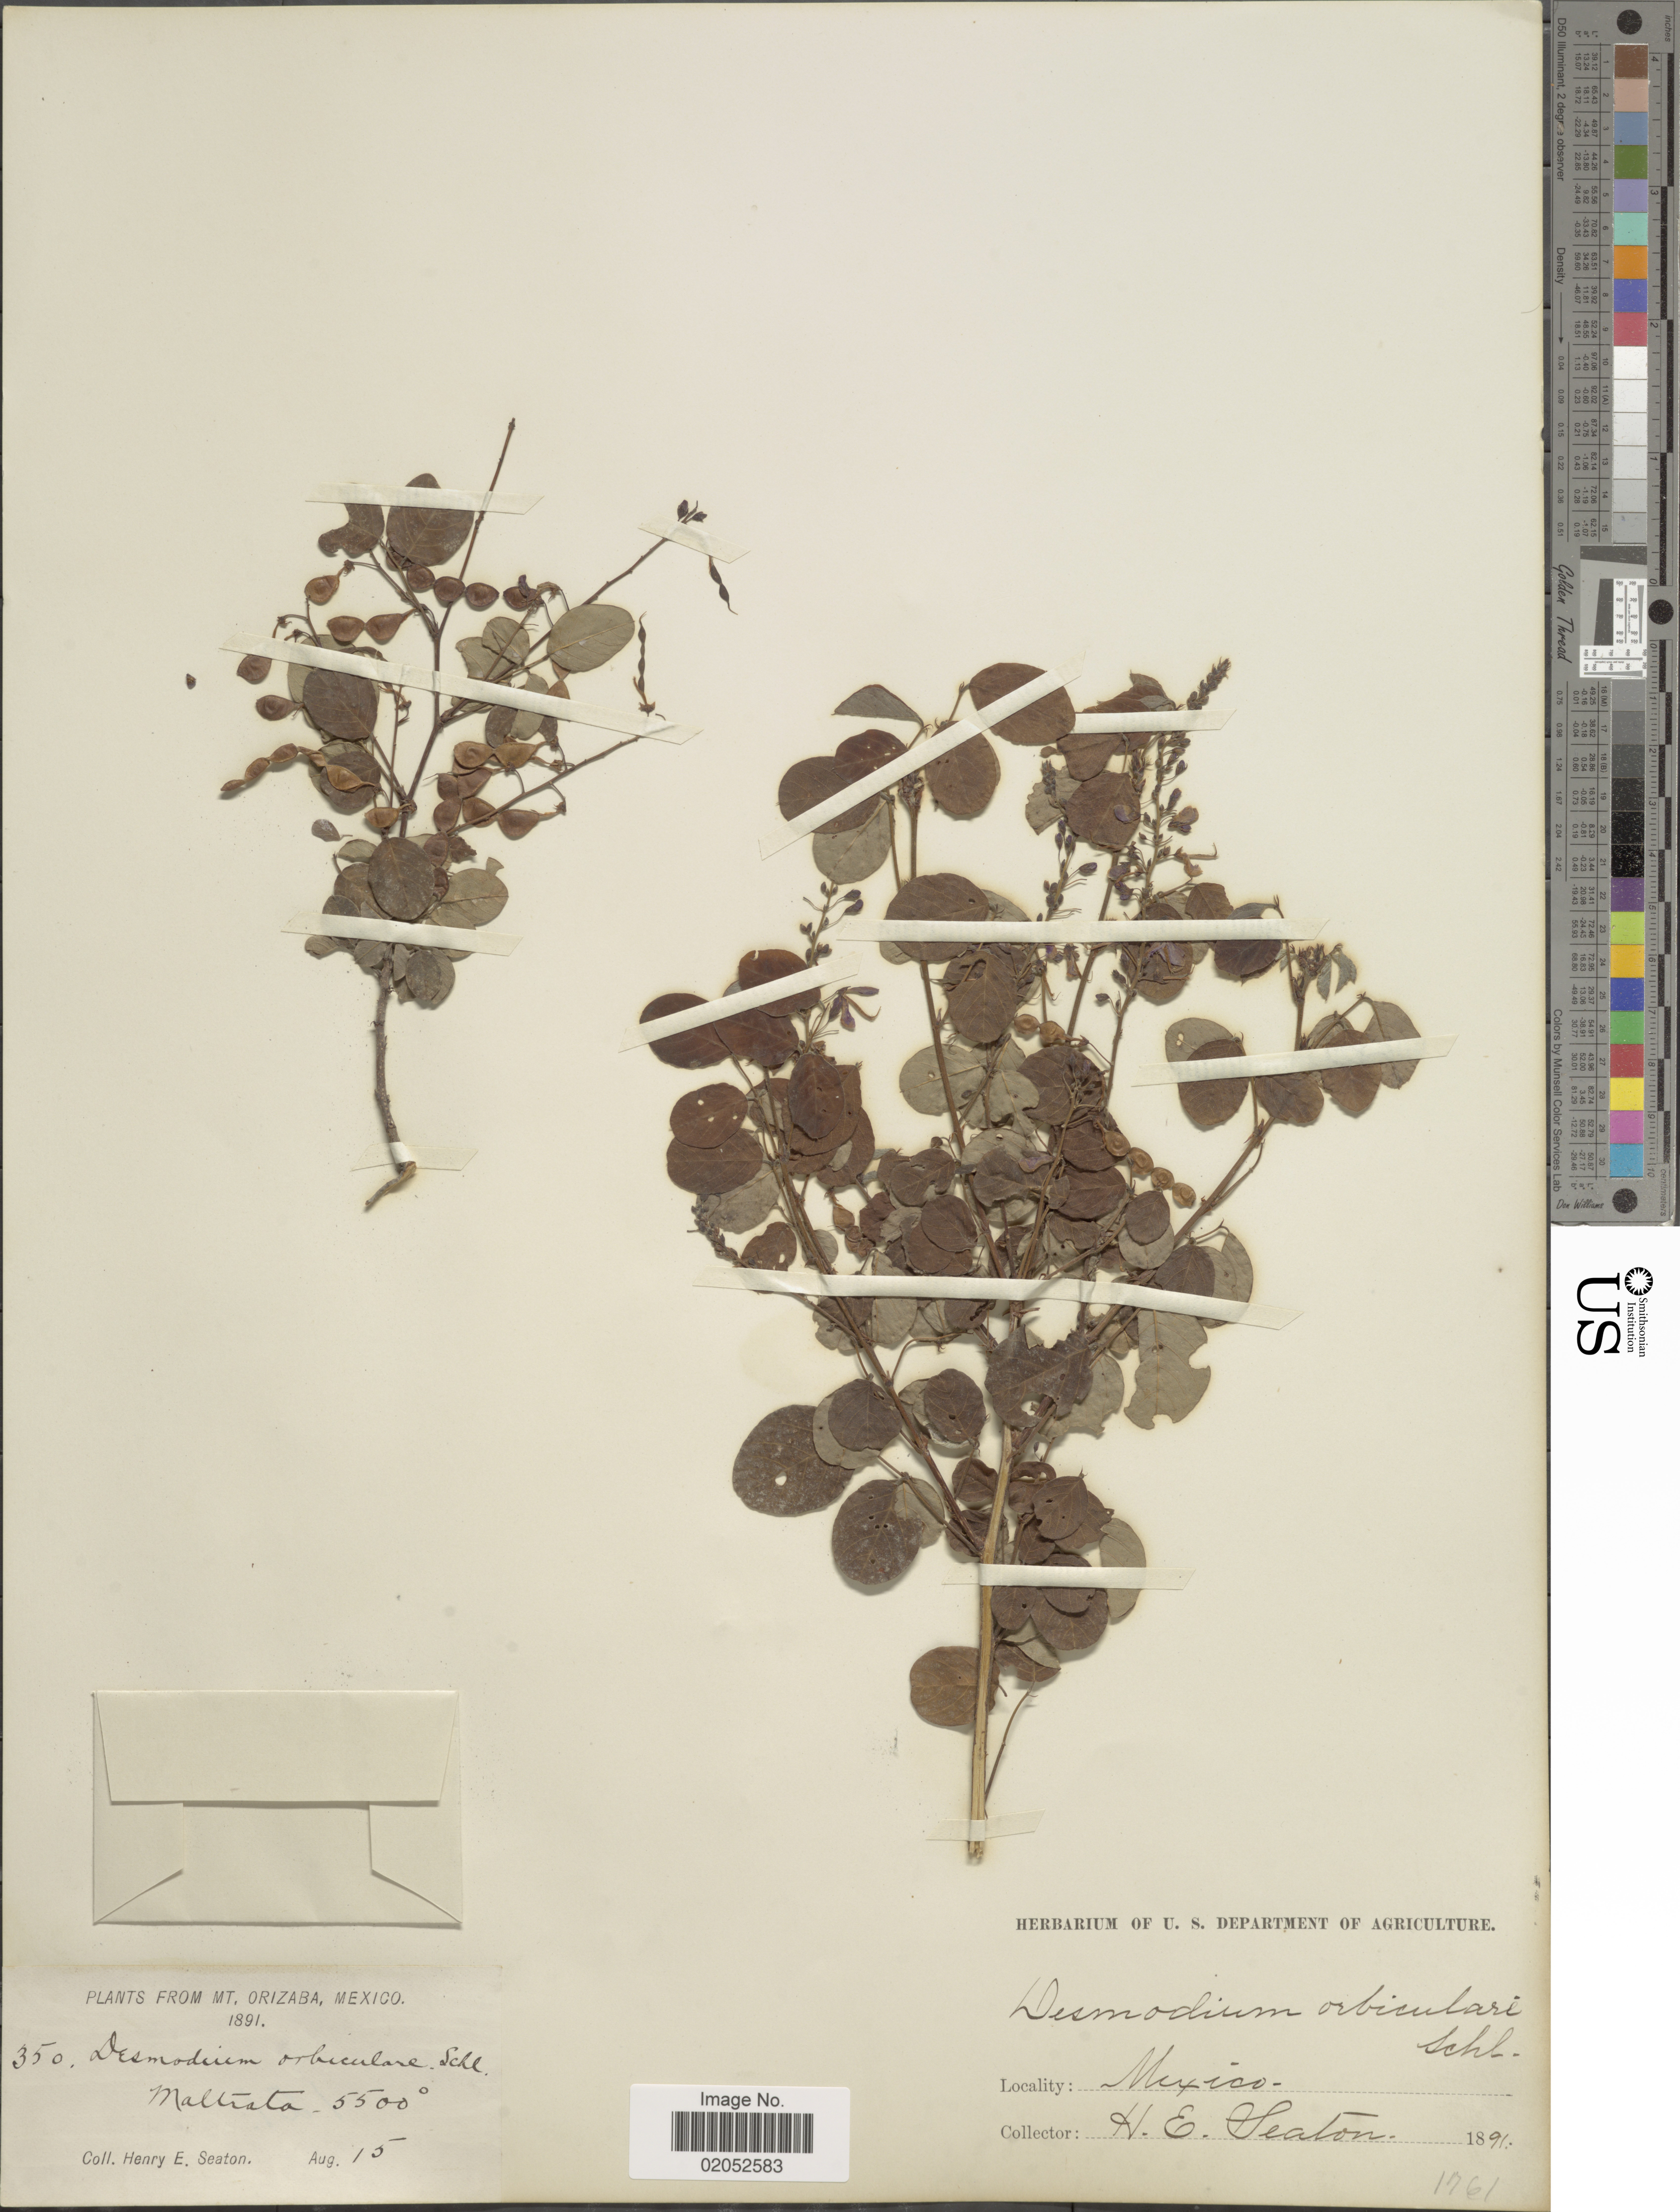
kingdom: Plantae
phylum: Tracheophyta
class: Magnoliopsida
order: Fabales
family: Fabaceae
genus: Desmodium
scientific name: Desmodium orbiculare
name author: Schltdl.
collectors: H. Seaton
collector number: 350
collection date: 1891-08-15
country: Mexico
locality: Mt. Orizaba, Mexico, Matrata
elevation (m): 1676